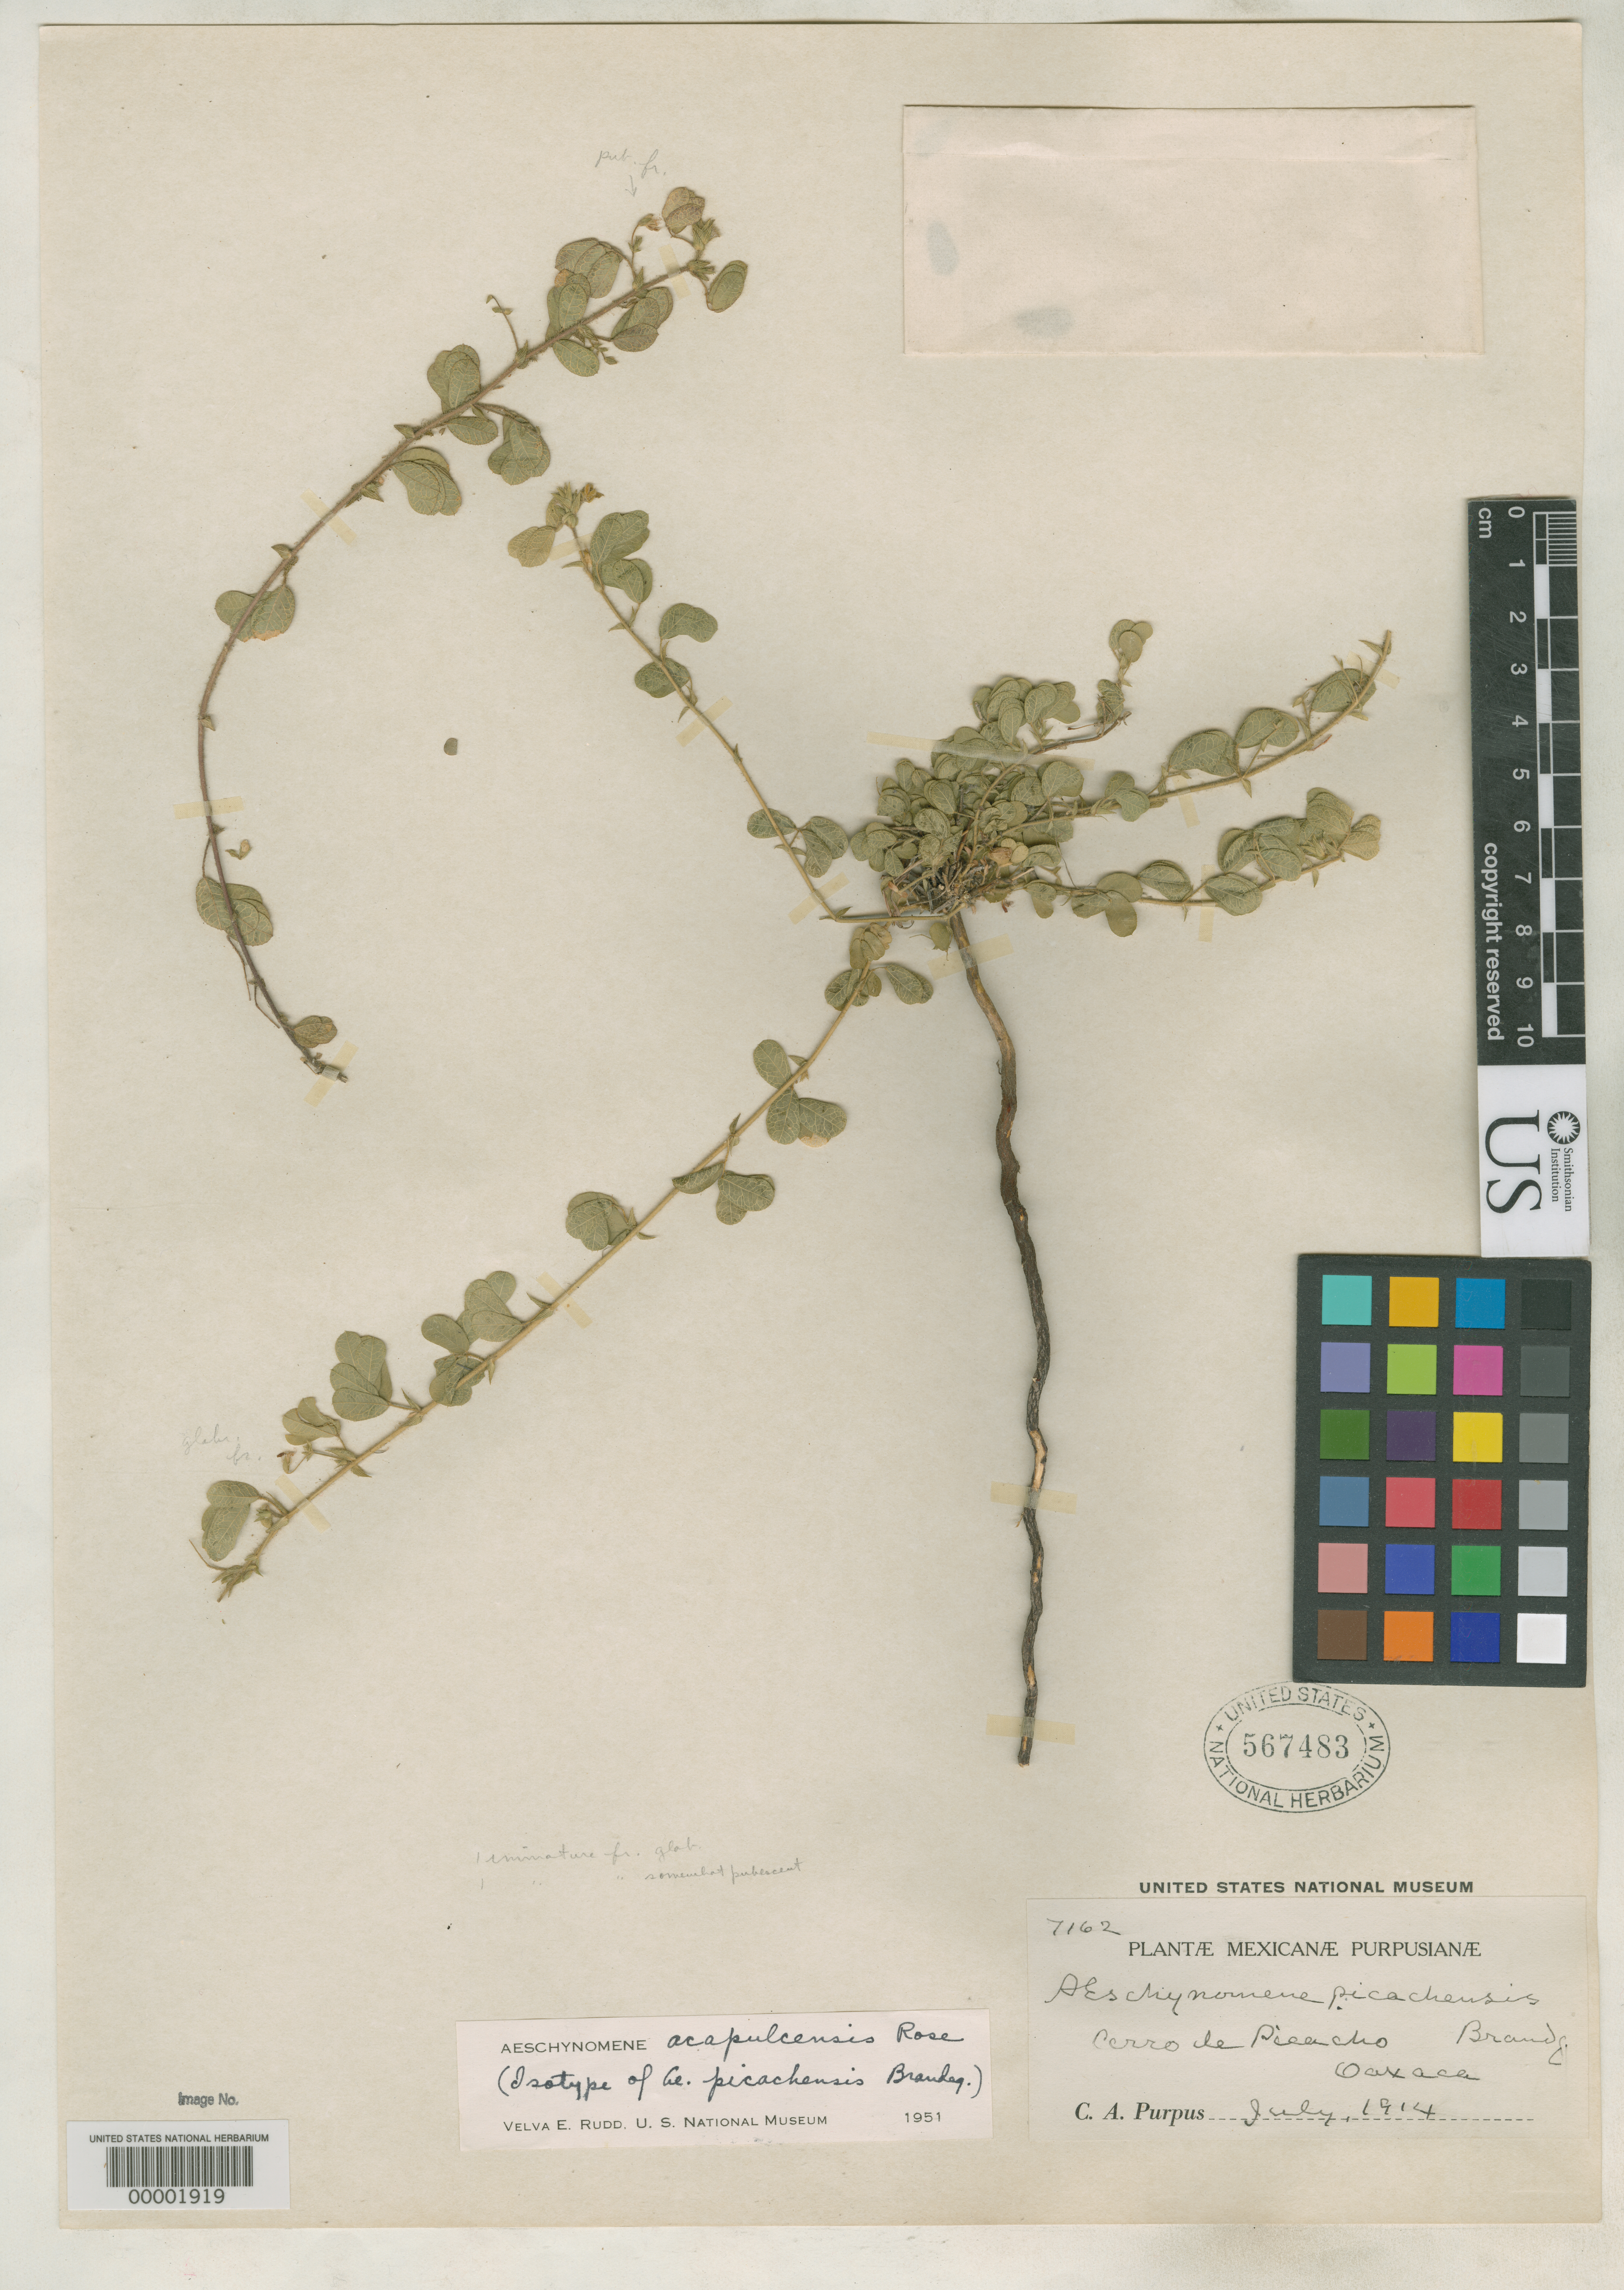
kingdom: Plantae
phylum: Tracheophyta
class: Magnoliopsida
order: Fabales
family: Fabaceae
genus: Aeschynomene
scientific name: Aeschynomene picachensis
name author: Brandegee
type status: Isotype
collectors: C. A. Purpus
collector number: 7162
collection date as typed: Jul 1914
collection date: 1914-07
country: Mexico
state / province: Oaxaca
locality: Cerro de Picacho.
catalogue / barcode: US 567483